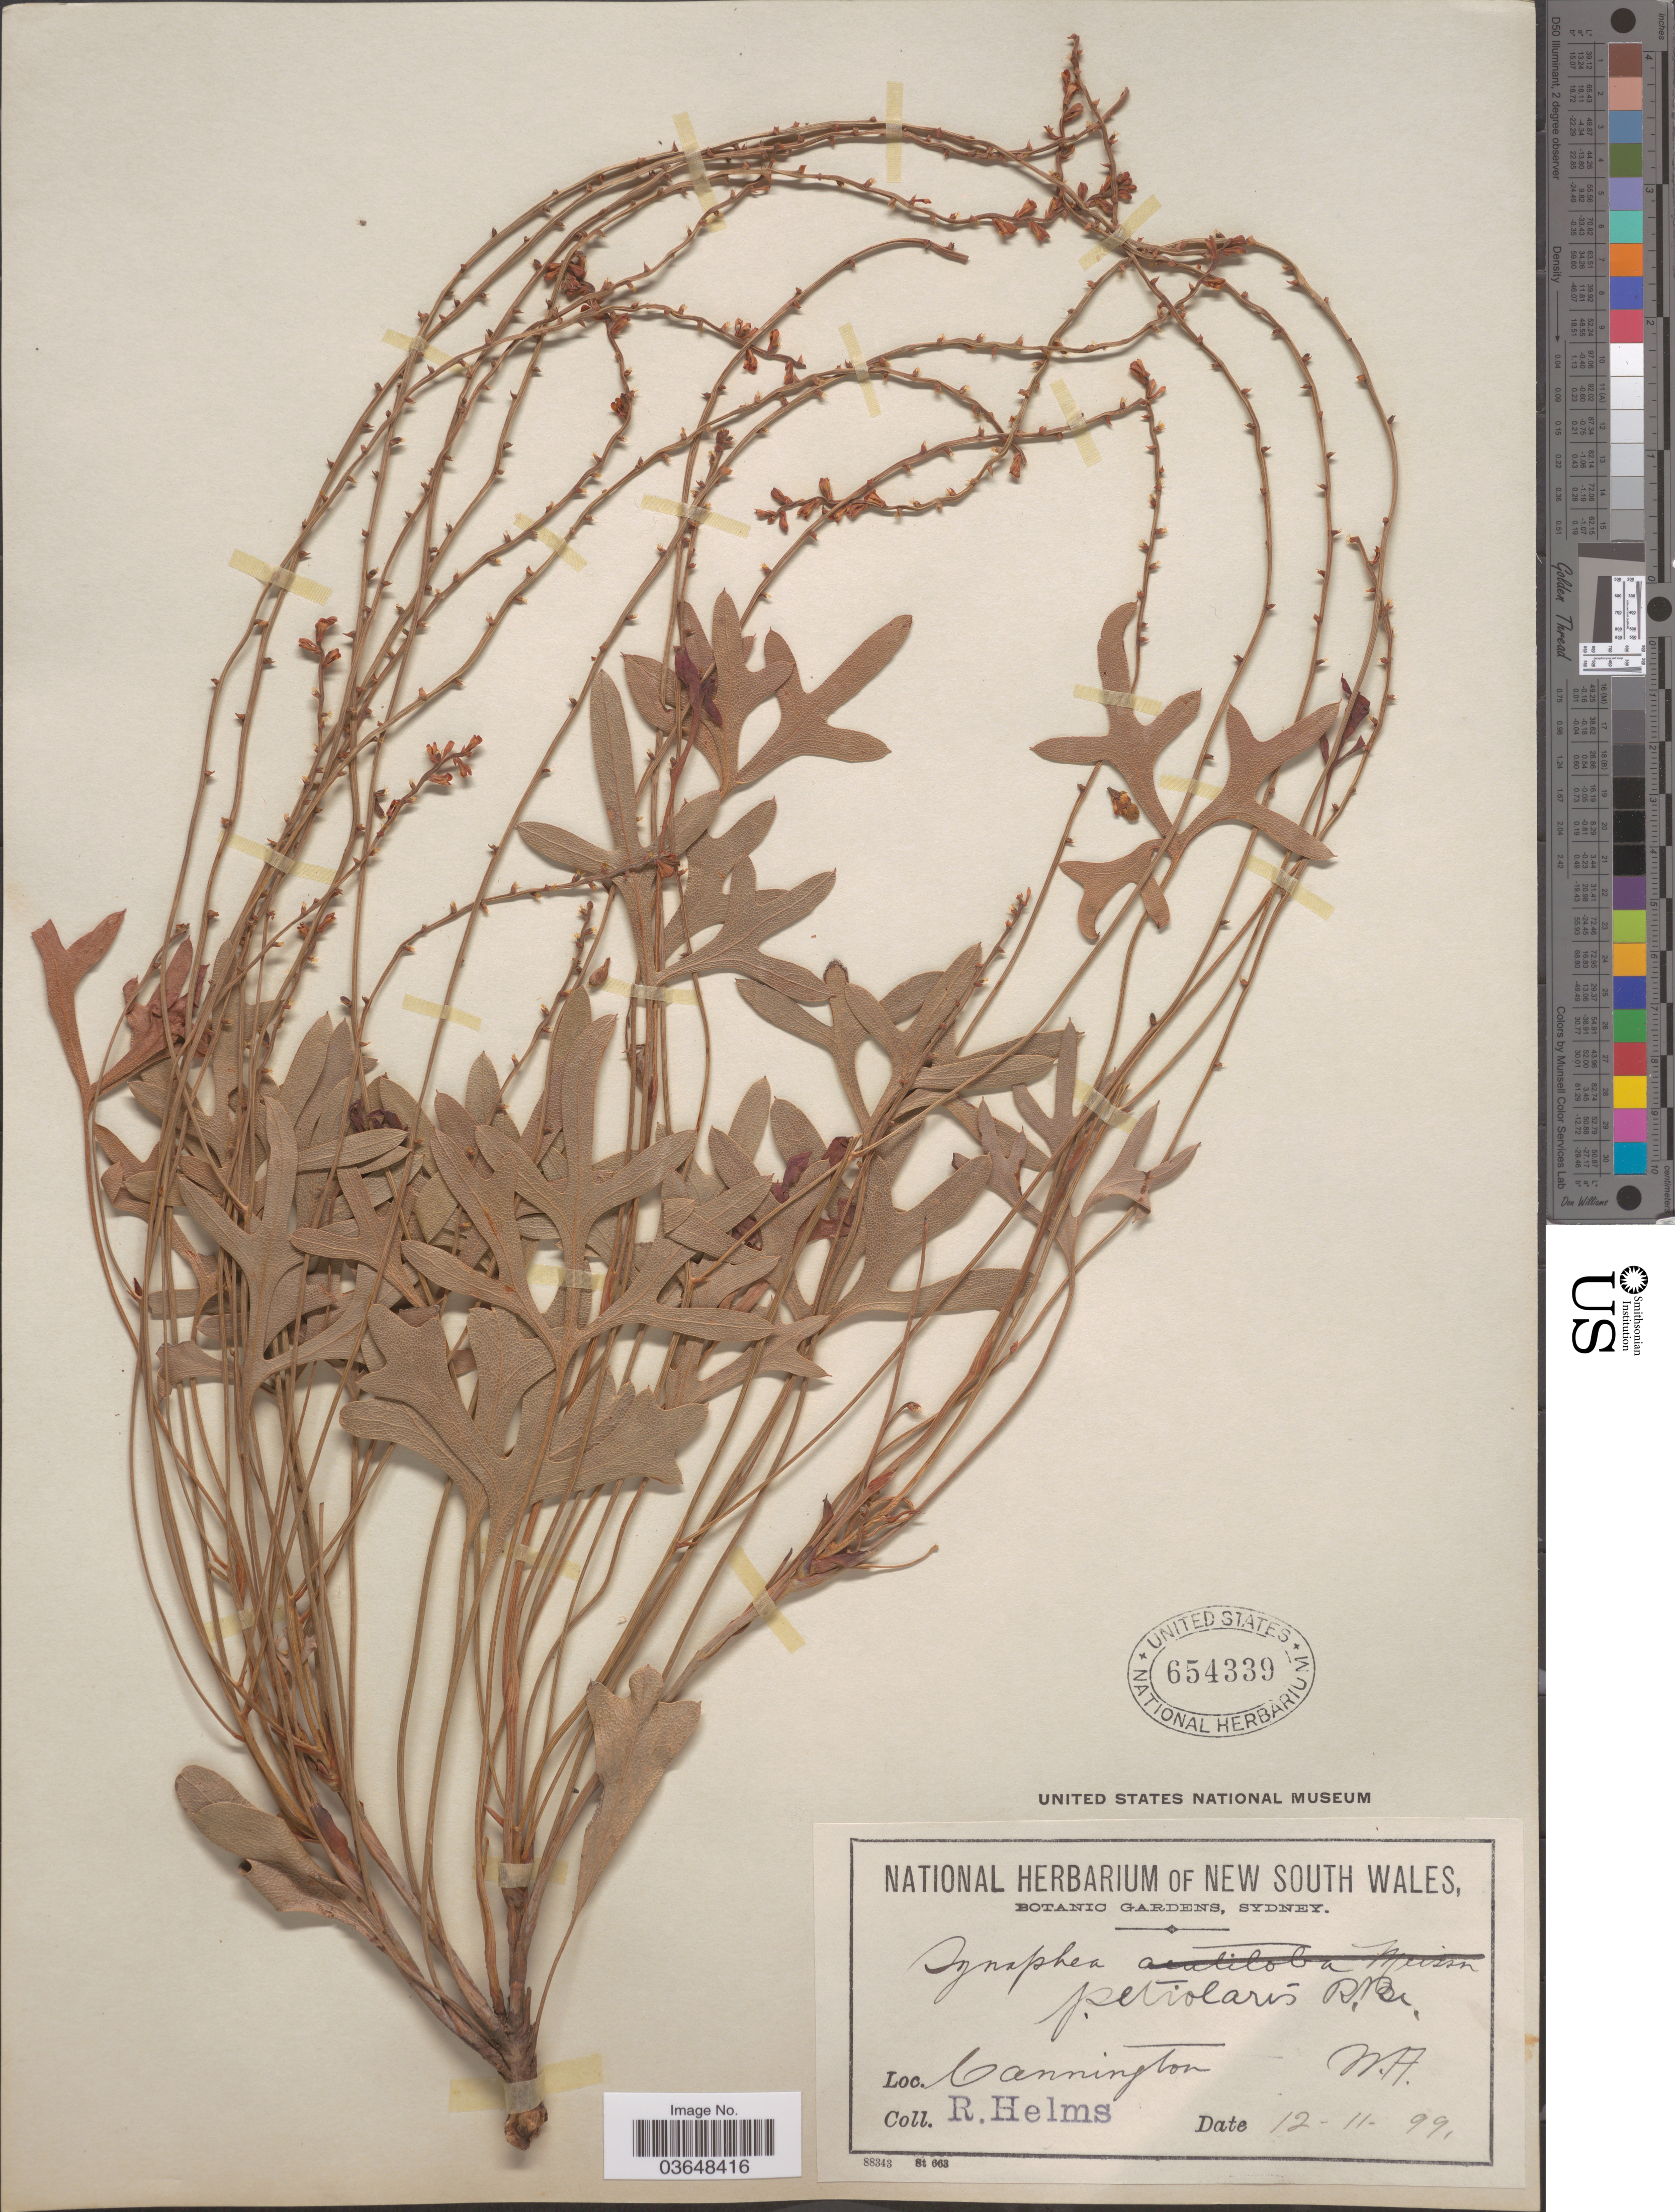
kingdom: Plantae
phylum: Tracheophyta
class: Magnoliopsida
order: Proteales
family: Proteaceae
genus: Synaphea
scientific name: Synaphea petiolaris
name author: R. Br.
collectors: R. Helms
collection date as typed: Transcribed d/m/y: 12/11/99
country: Australia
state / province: Western Australia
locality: Cannington.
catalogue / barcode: US 654339